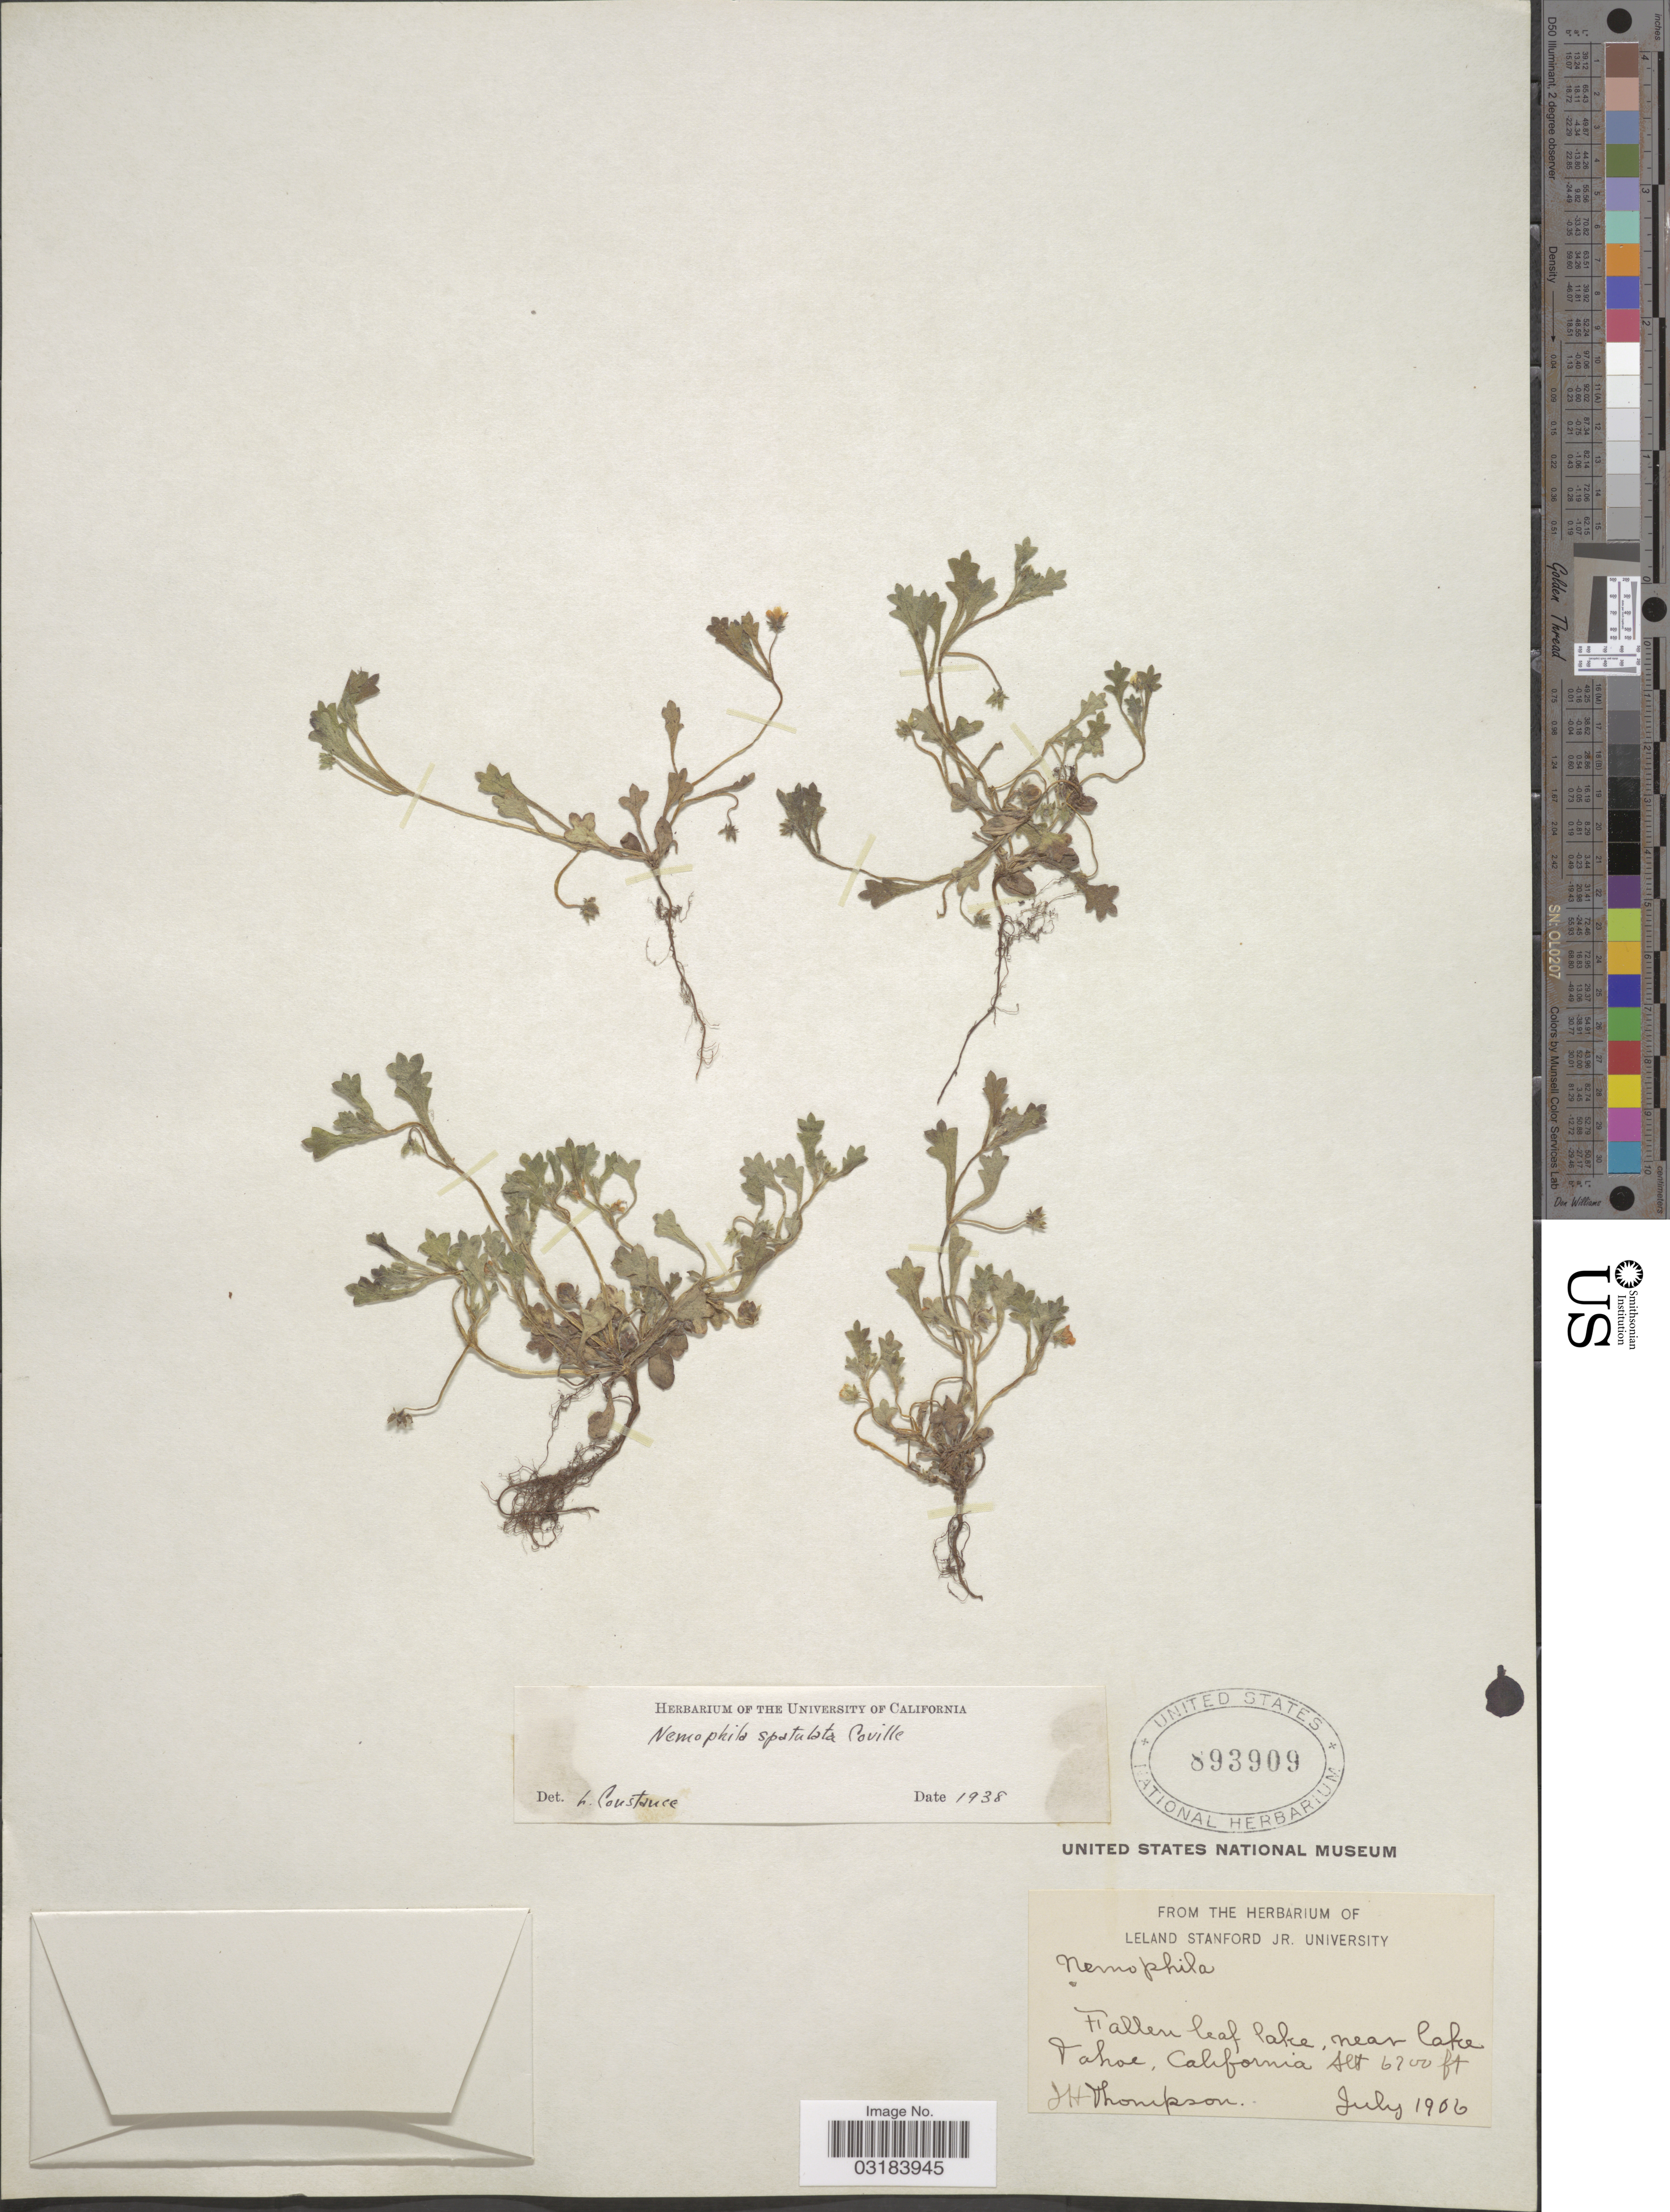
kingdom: Plantae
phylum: Tracheophyta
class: Magnoliopsida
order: Boraginales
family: Hydrophyllaceae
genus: Nemophila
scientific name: Nemophila spatulata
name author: Coville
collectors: J. Thompson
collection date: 1906-07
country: United States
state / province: California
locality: Fallen Leaf Lake, near Lake Tahoe.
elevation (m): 2042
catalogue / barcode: US 893909